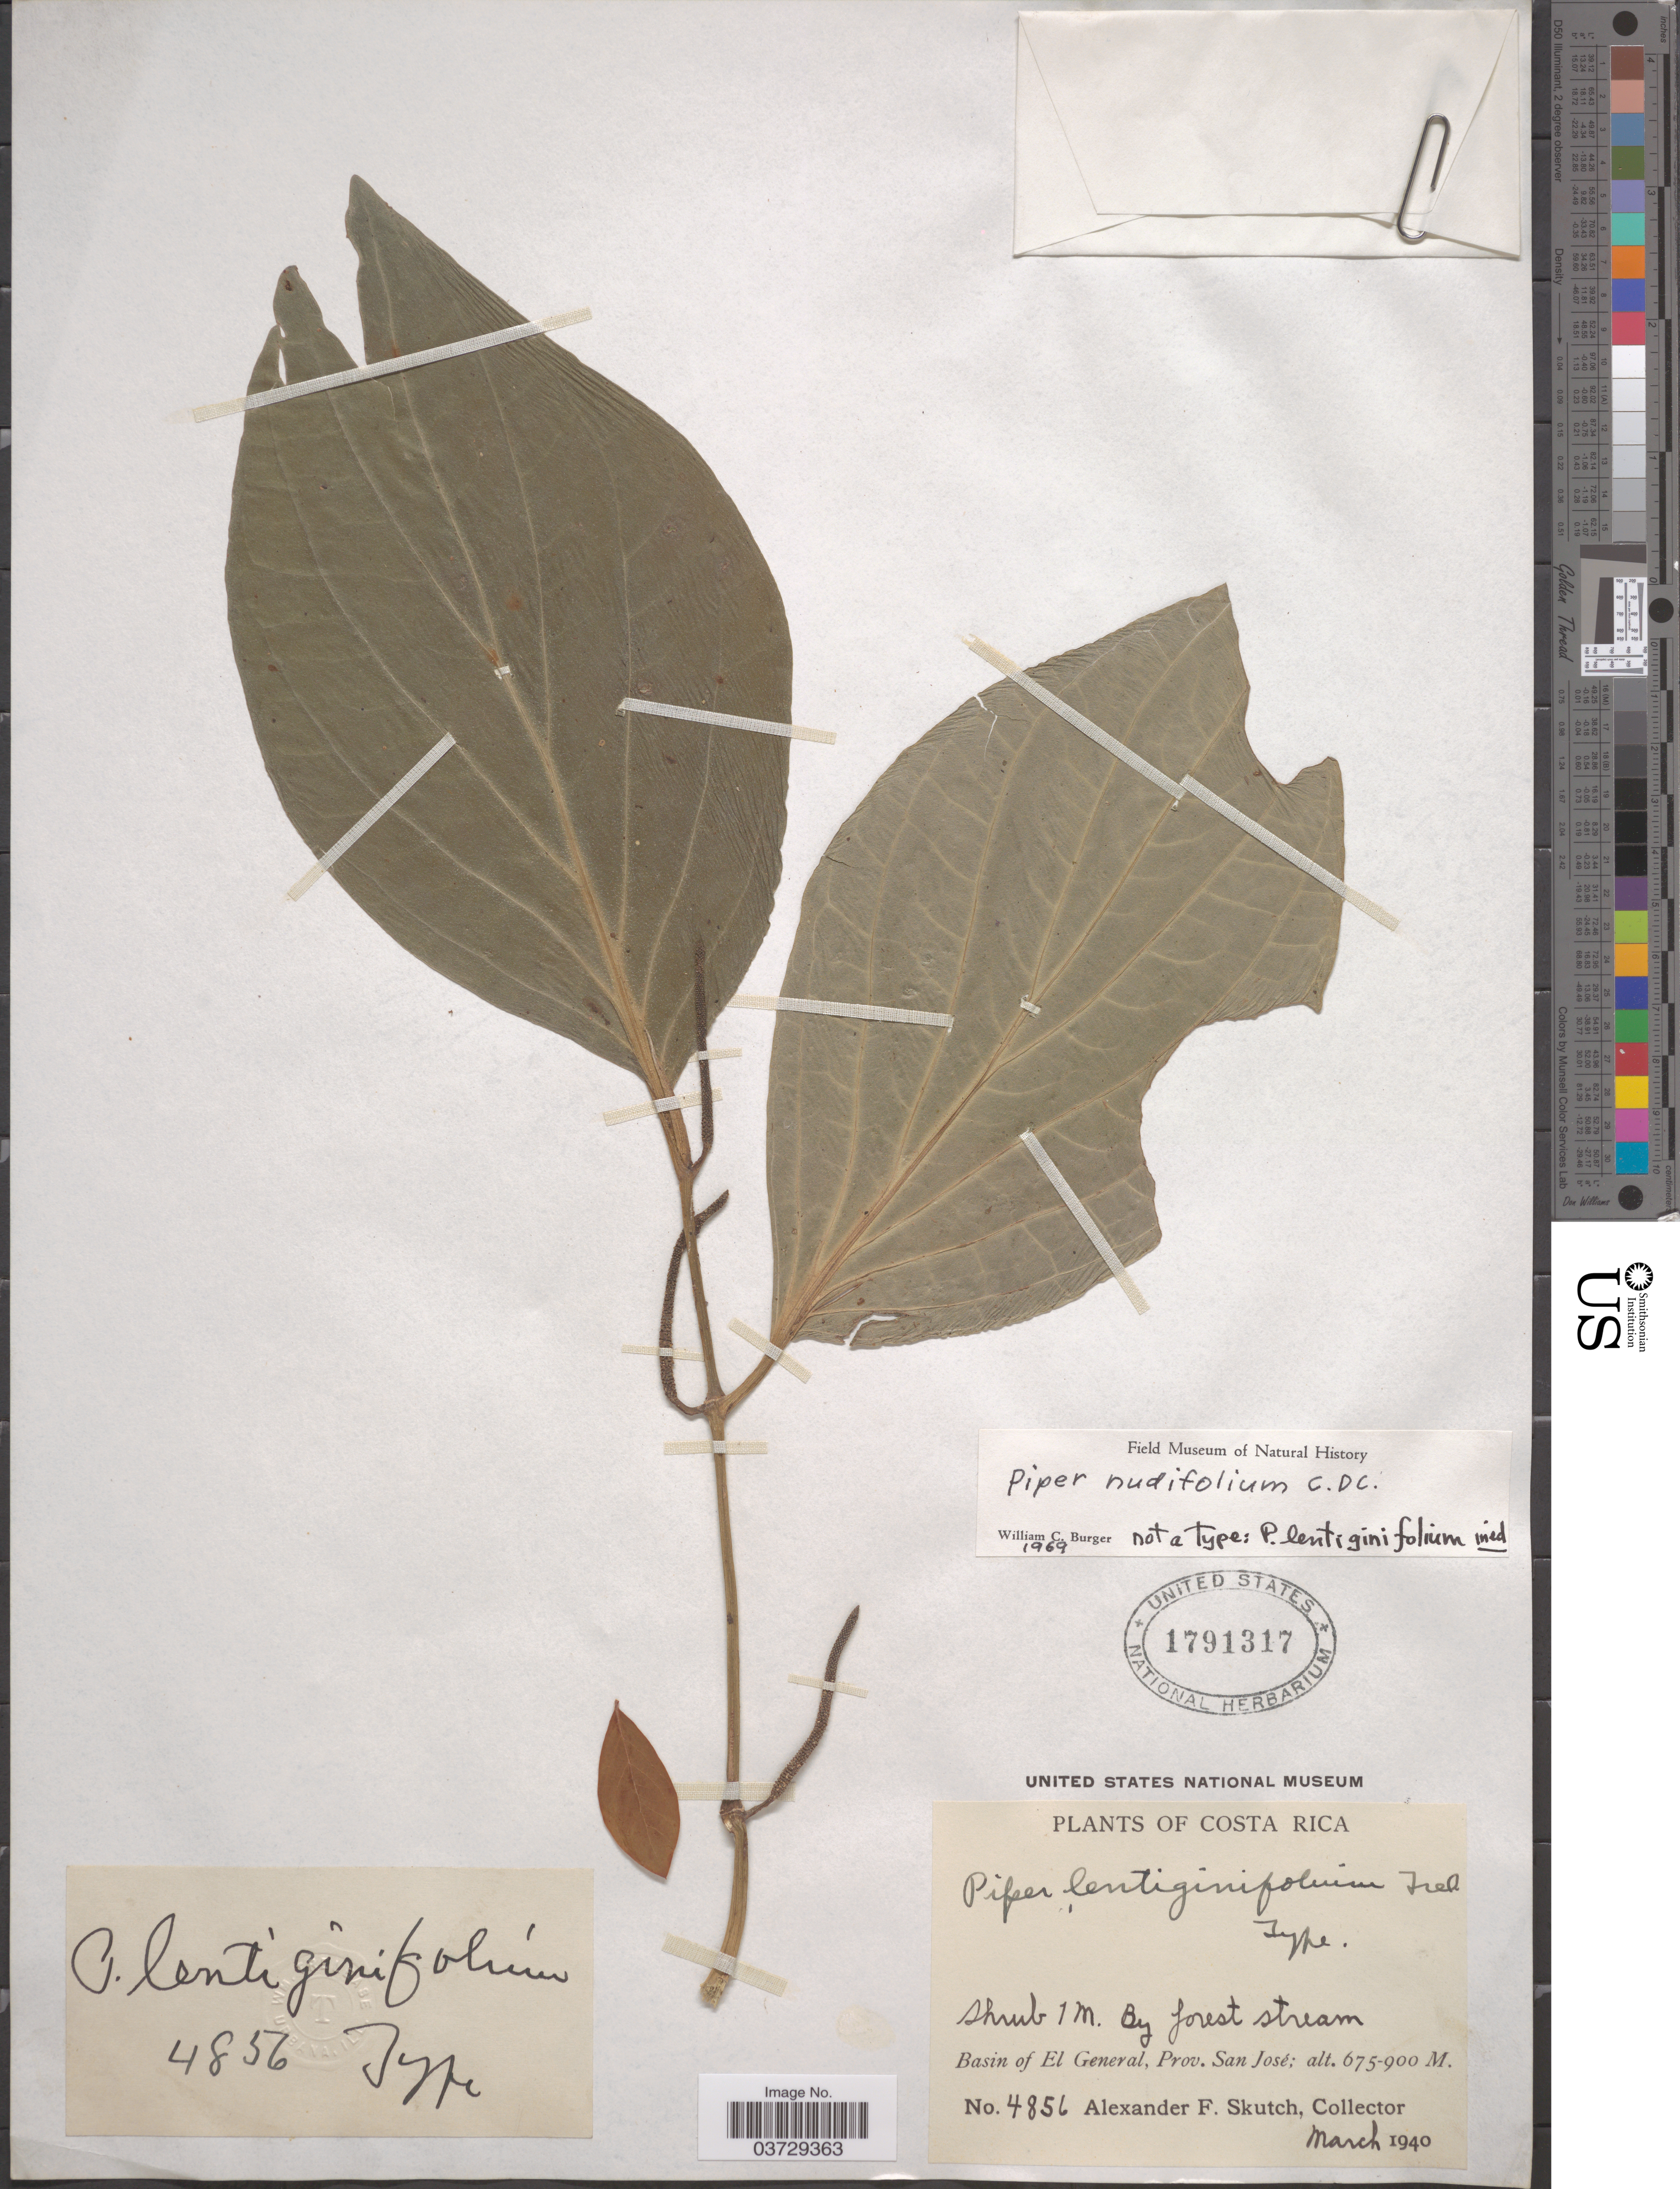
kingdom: Plantae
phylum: Tracheophyta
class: Magnoliopsida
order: Piperales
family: Piperaceae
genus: Piper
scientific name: Piper nudifolium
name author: C. DC.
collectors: A. F. Skutch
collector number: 4856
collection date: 1940-03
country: Costa Rica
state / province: San José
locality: Basin of El General.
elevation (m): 675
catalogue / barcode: US 1791317